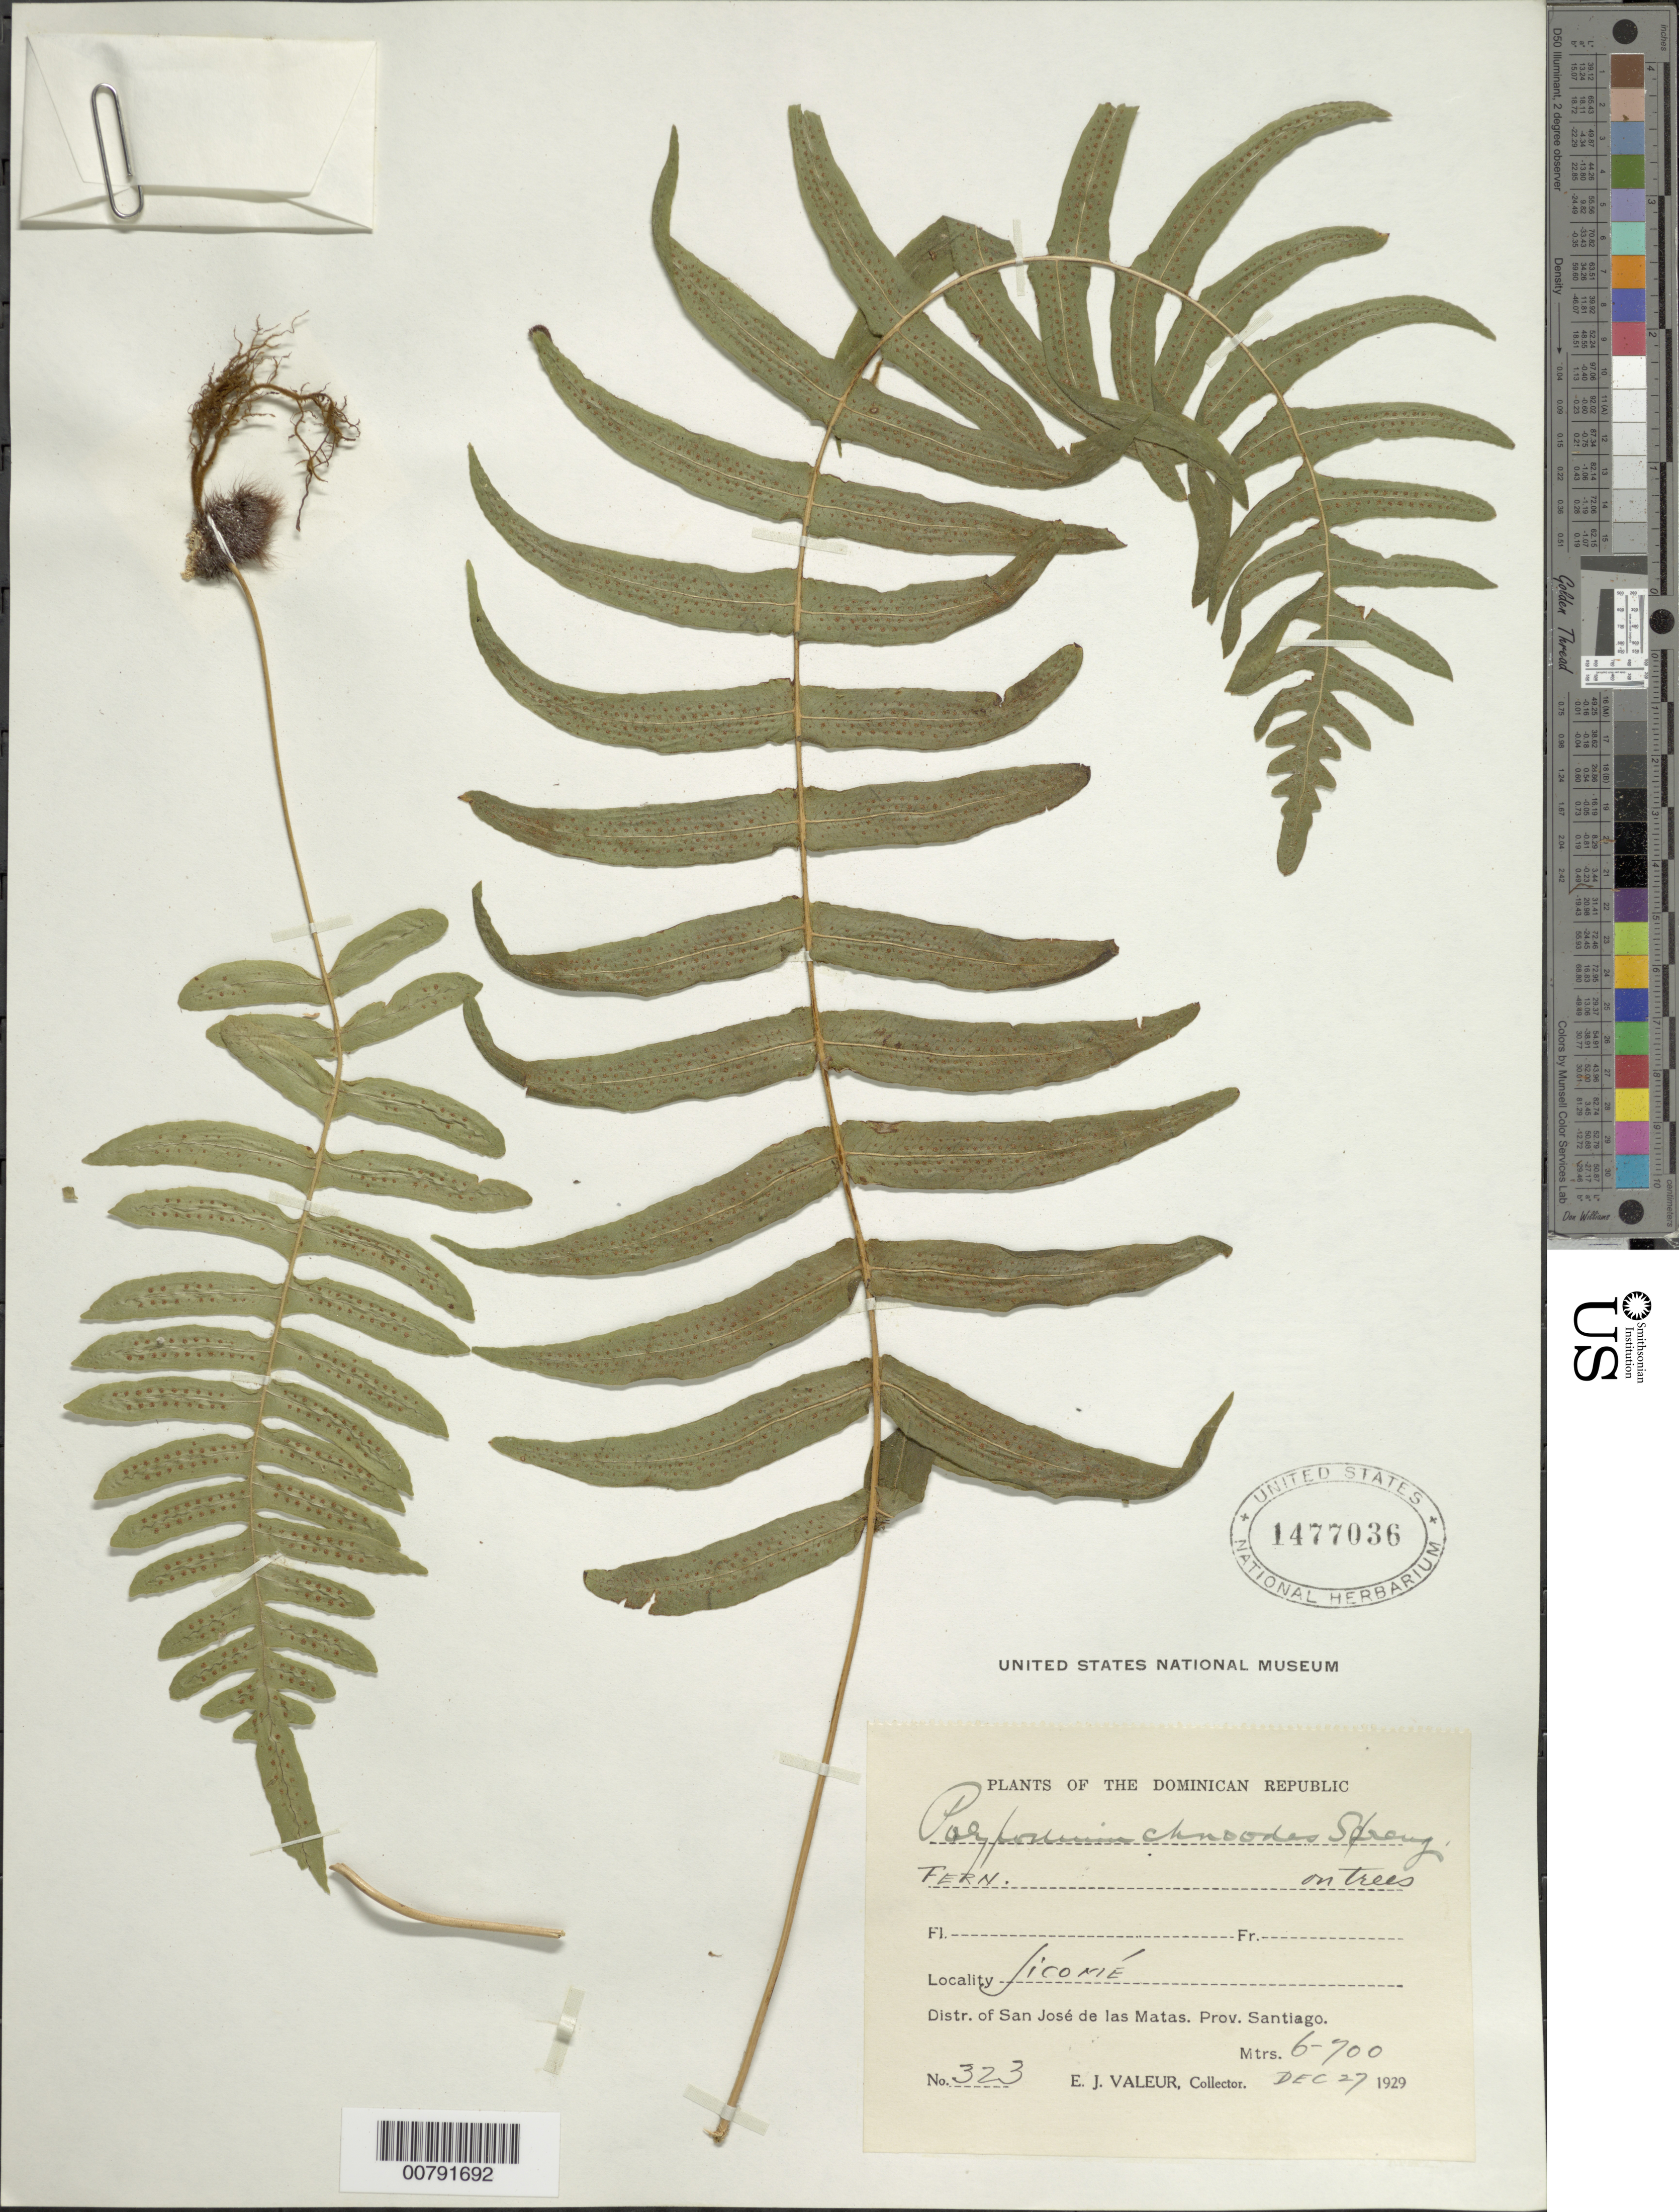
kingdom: Plantae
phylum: Tracheophyta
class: Polypodiopsida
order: Polypodiales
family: Polypodiaceae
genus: Serpocaulon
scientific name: Serpocaulon dissimile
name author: (L.) A.R. Sm.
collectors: E. Valeur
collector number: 323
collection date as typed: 27 Dec 1929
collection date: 1929-12-27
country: Dominican Republic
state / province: Santiago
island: Hispaniola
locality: Distr San José de la Matas, Jicomié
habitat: On trees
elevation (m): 600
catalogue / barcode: US 1477036